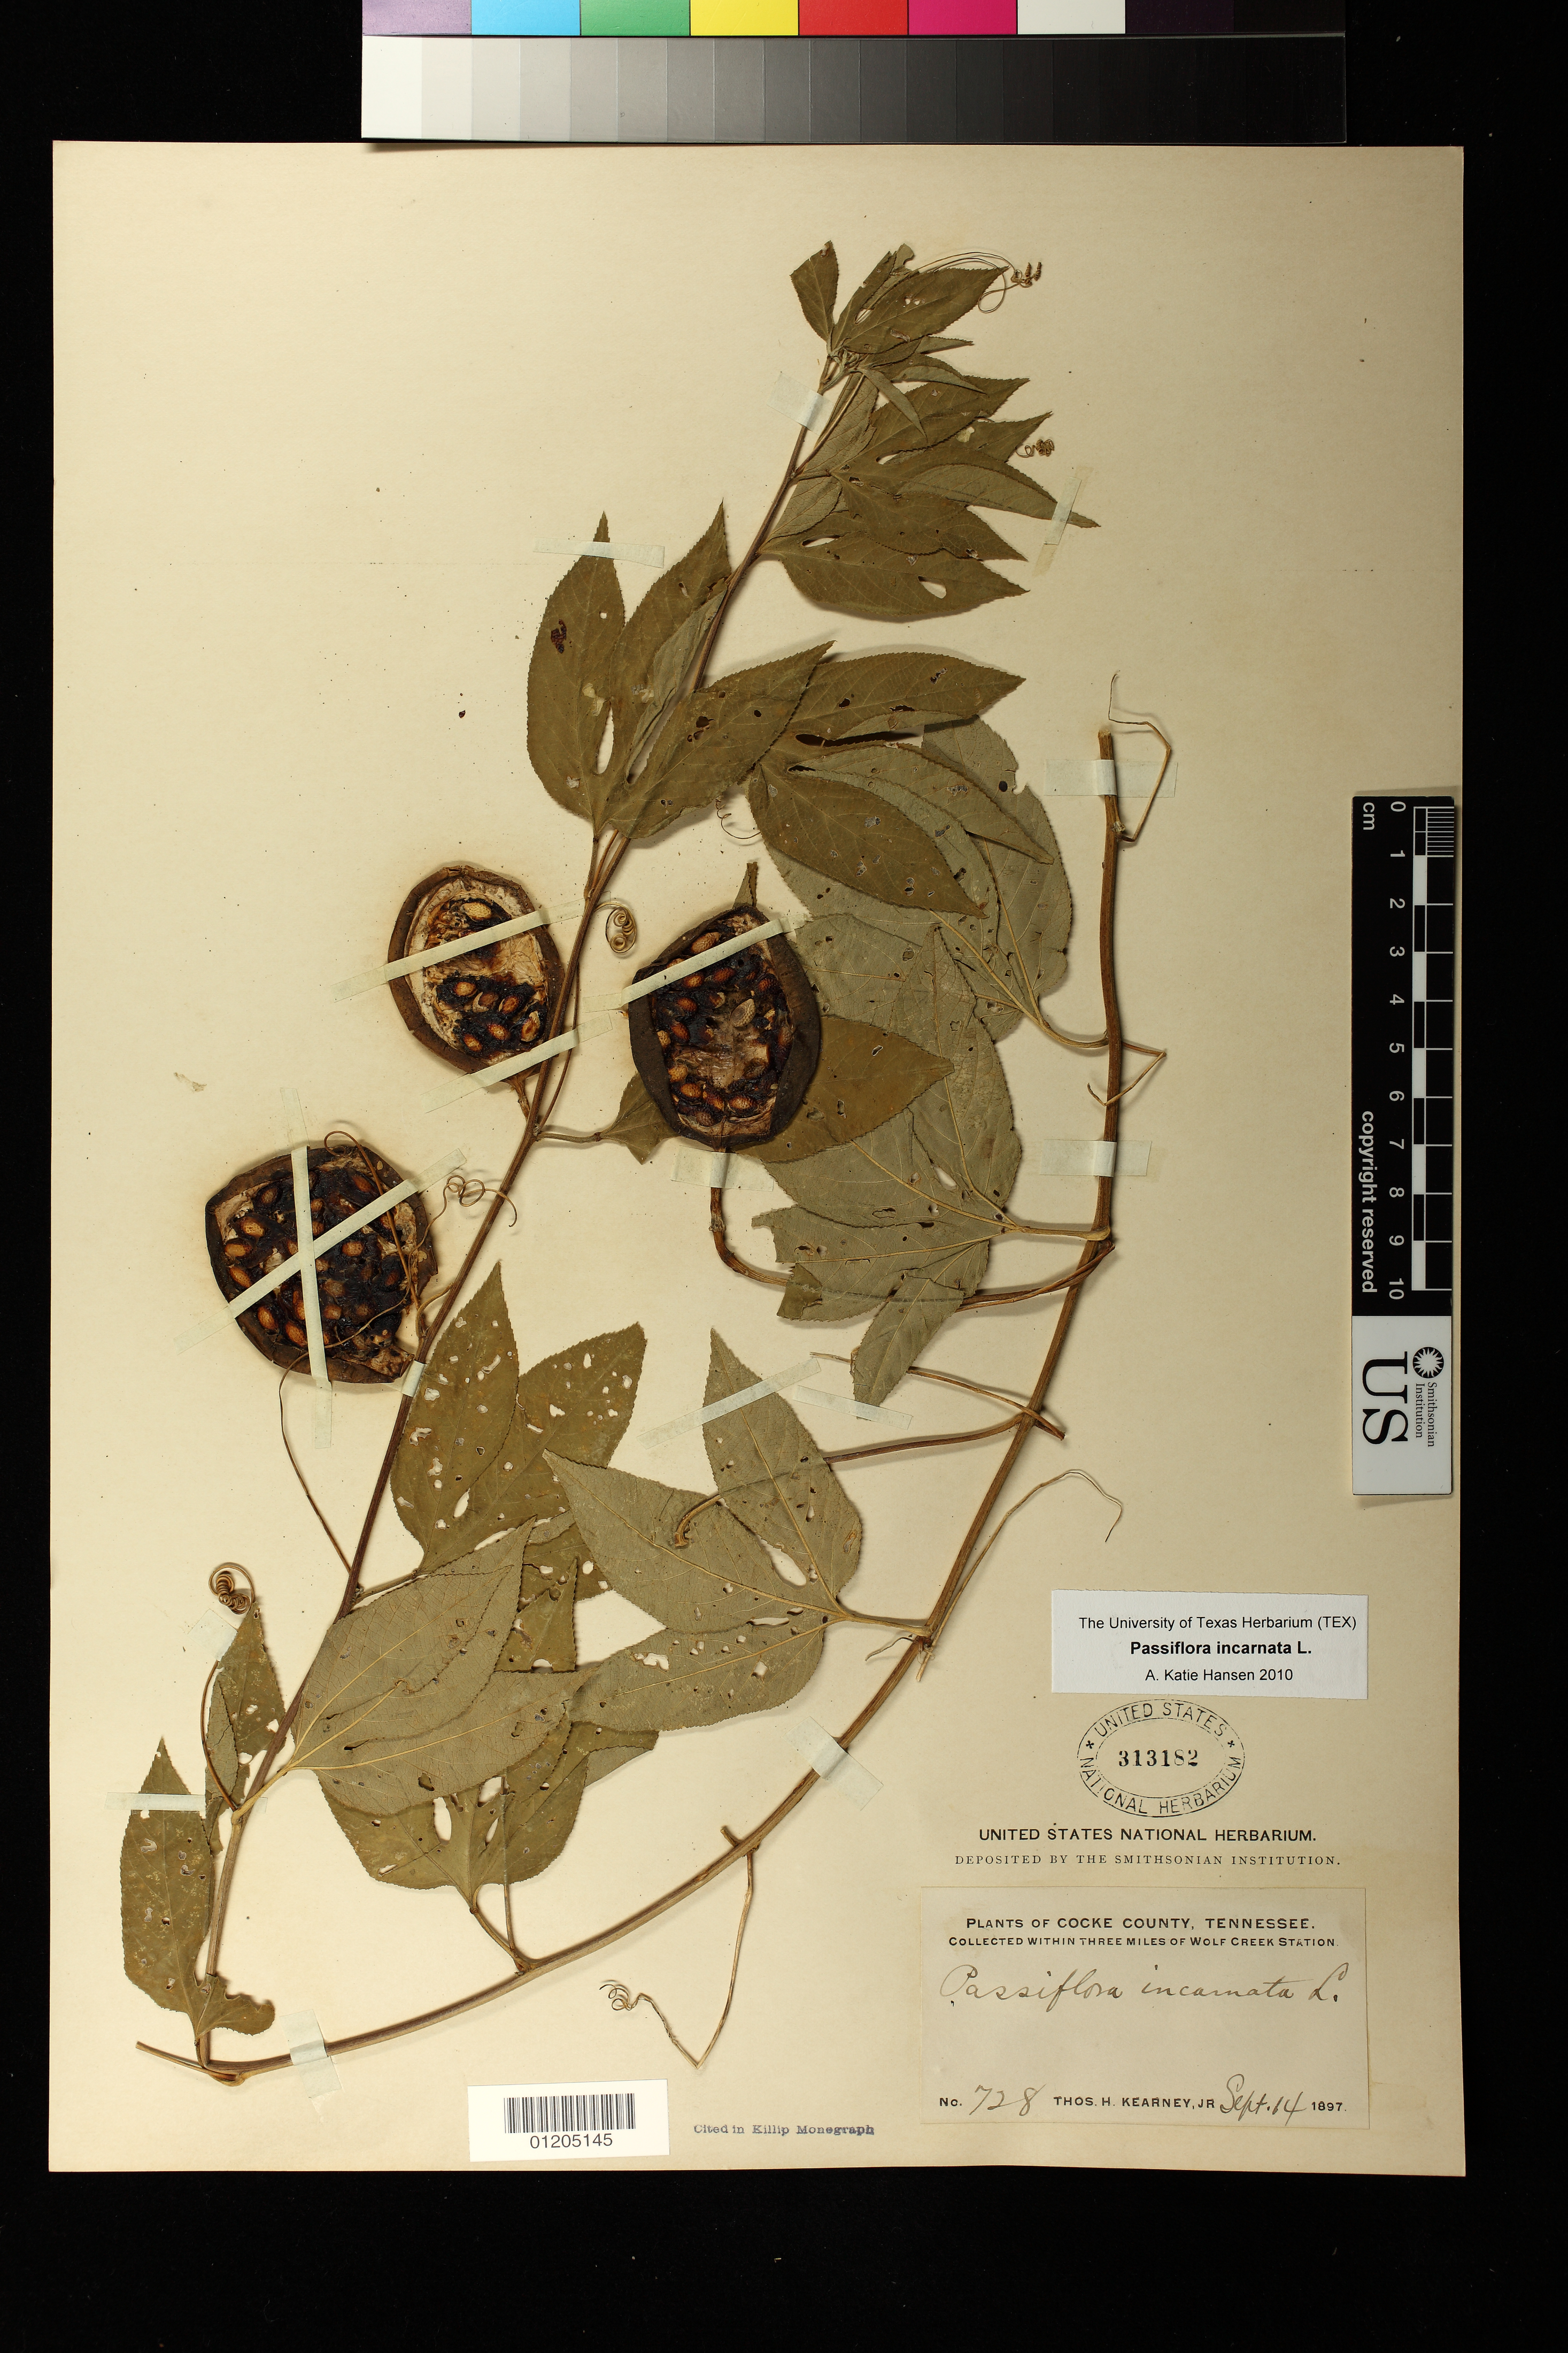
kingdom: Plantae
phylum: Tracheophyta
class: Magnoliopsida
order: Malpighiales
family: Passifloraceae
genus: Passiflora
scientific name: Passiflora incarnata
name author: L.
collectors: T. H. Kearney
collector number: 728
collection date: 1897-09-14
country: United States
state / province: Tennessee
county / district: Cocke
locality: within three miles of Wolf Creek Station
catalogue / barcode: US 313182